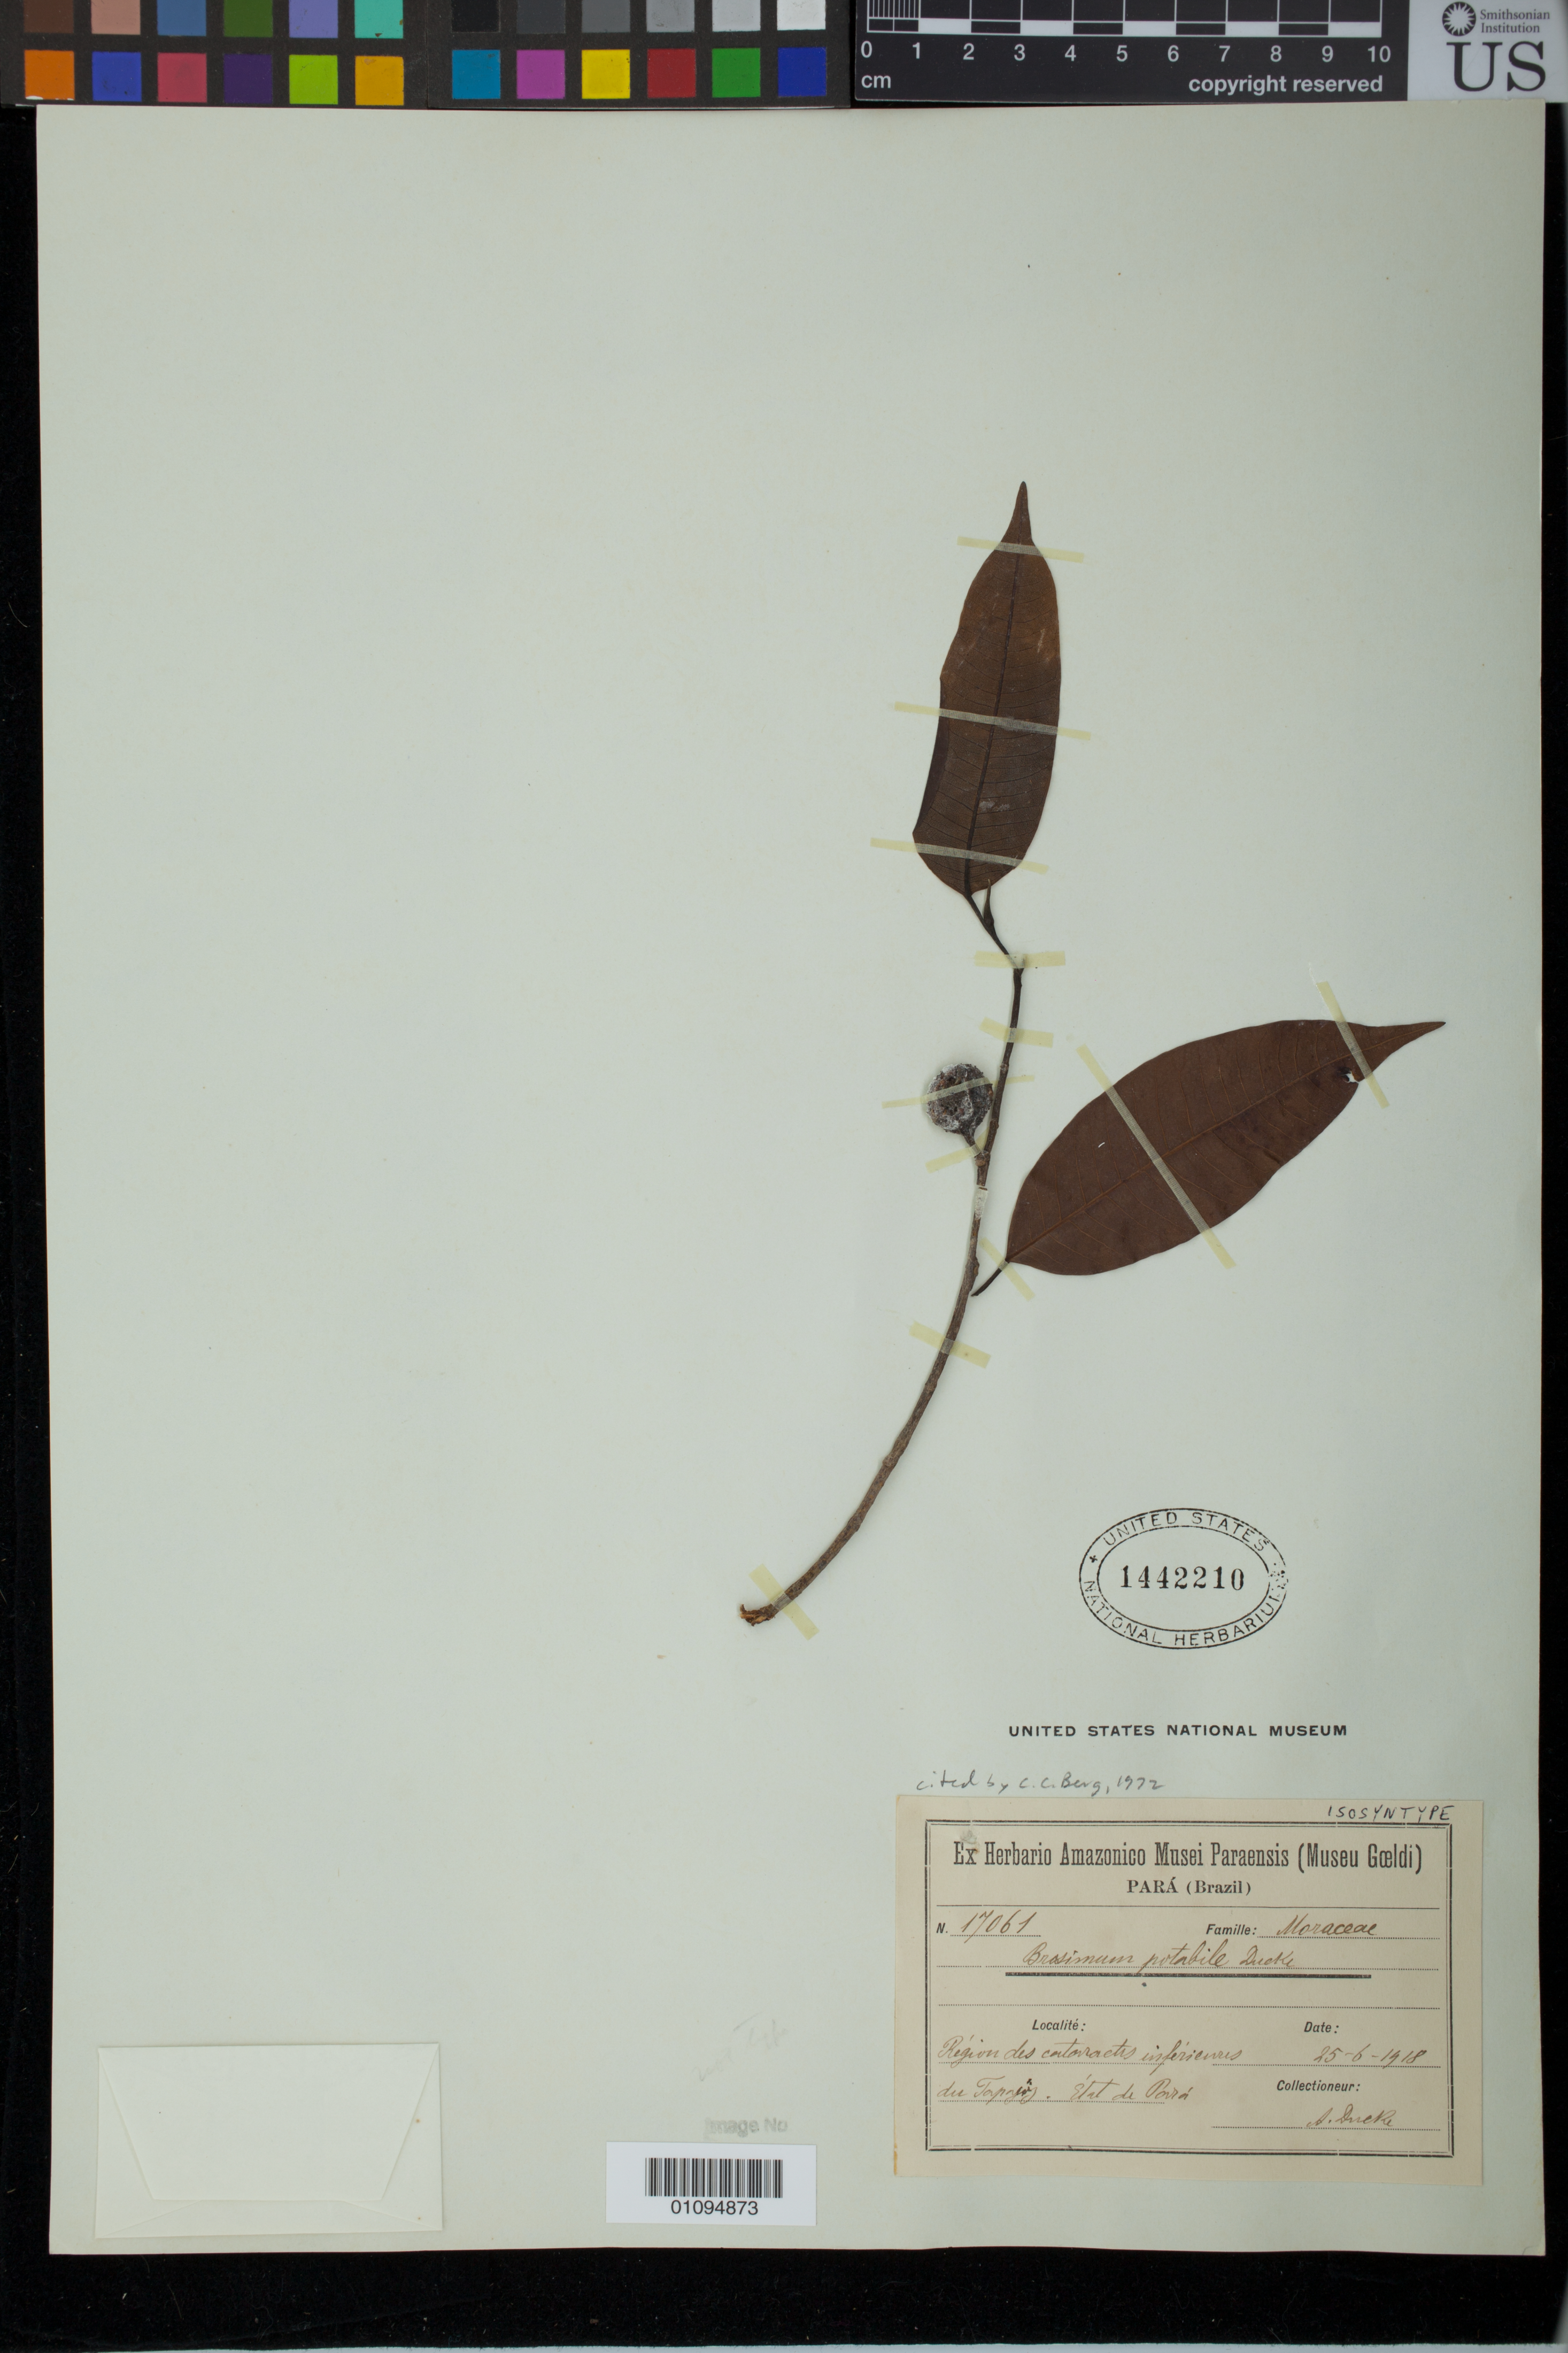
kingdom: Plantae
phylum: Tracheophyta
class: Magnoliopsida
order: Rosales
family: Moraceae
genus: Brosimum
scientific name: Brosimum potabile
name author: Ducke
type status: Isosyntype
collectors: A. Ducke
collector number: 17061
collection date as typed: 25 Jun 1918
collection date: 1918-06-25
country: Brazil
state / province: Pará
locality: Region of small rapids of Tapajoz.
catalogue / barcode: US 1442210